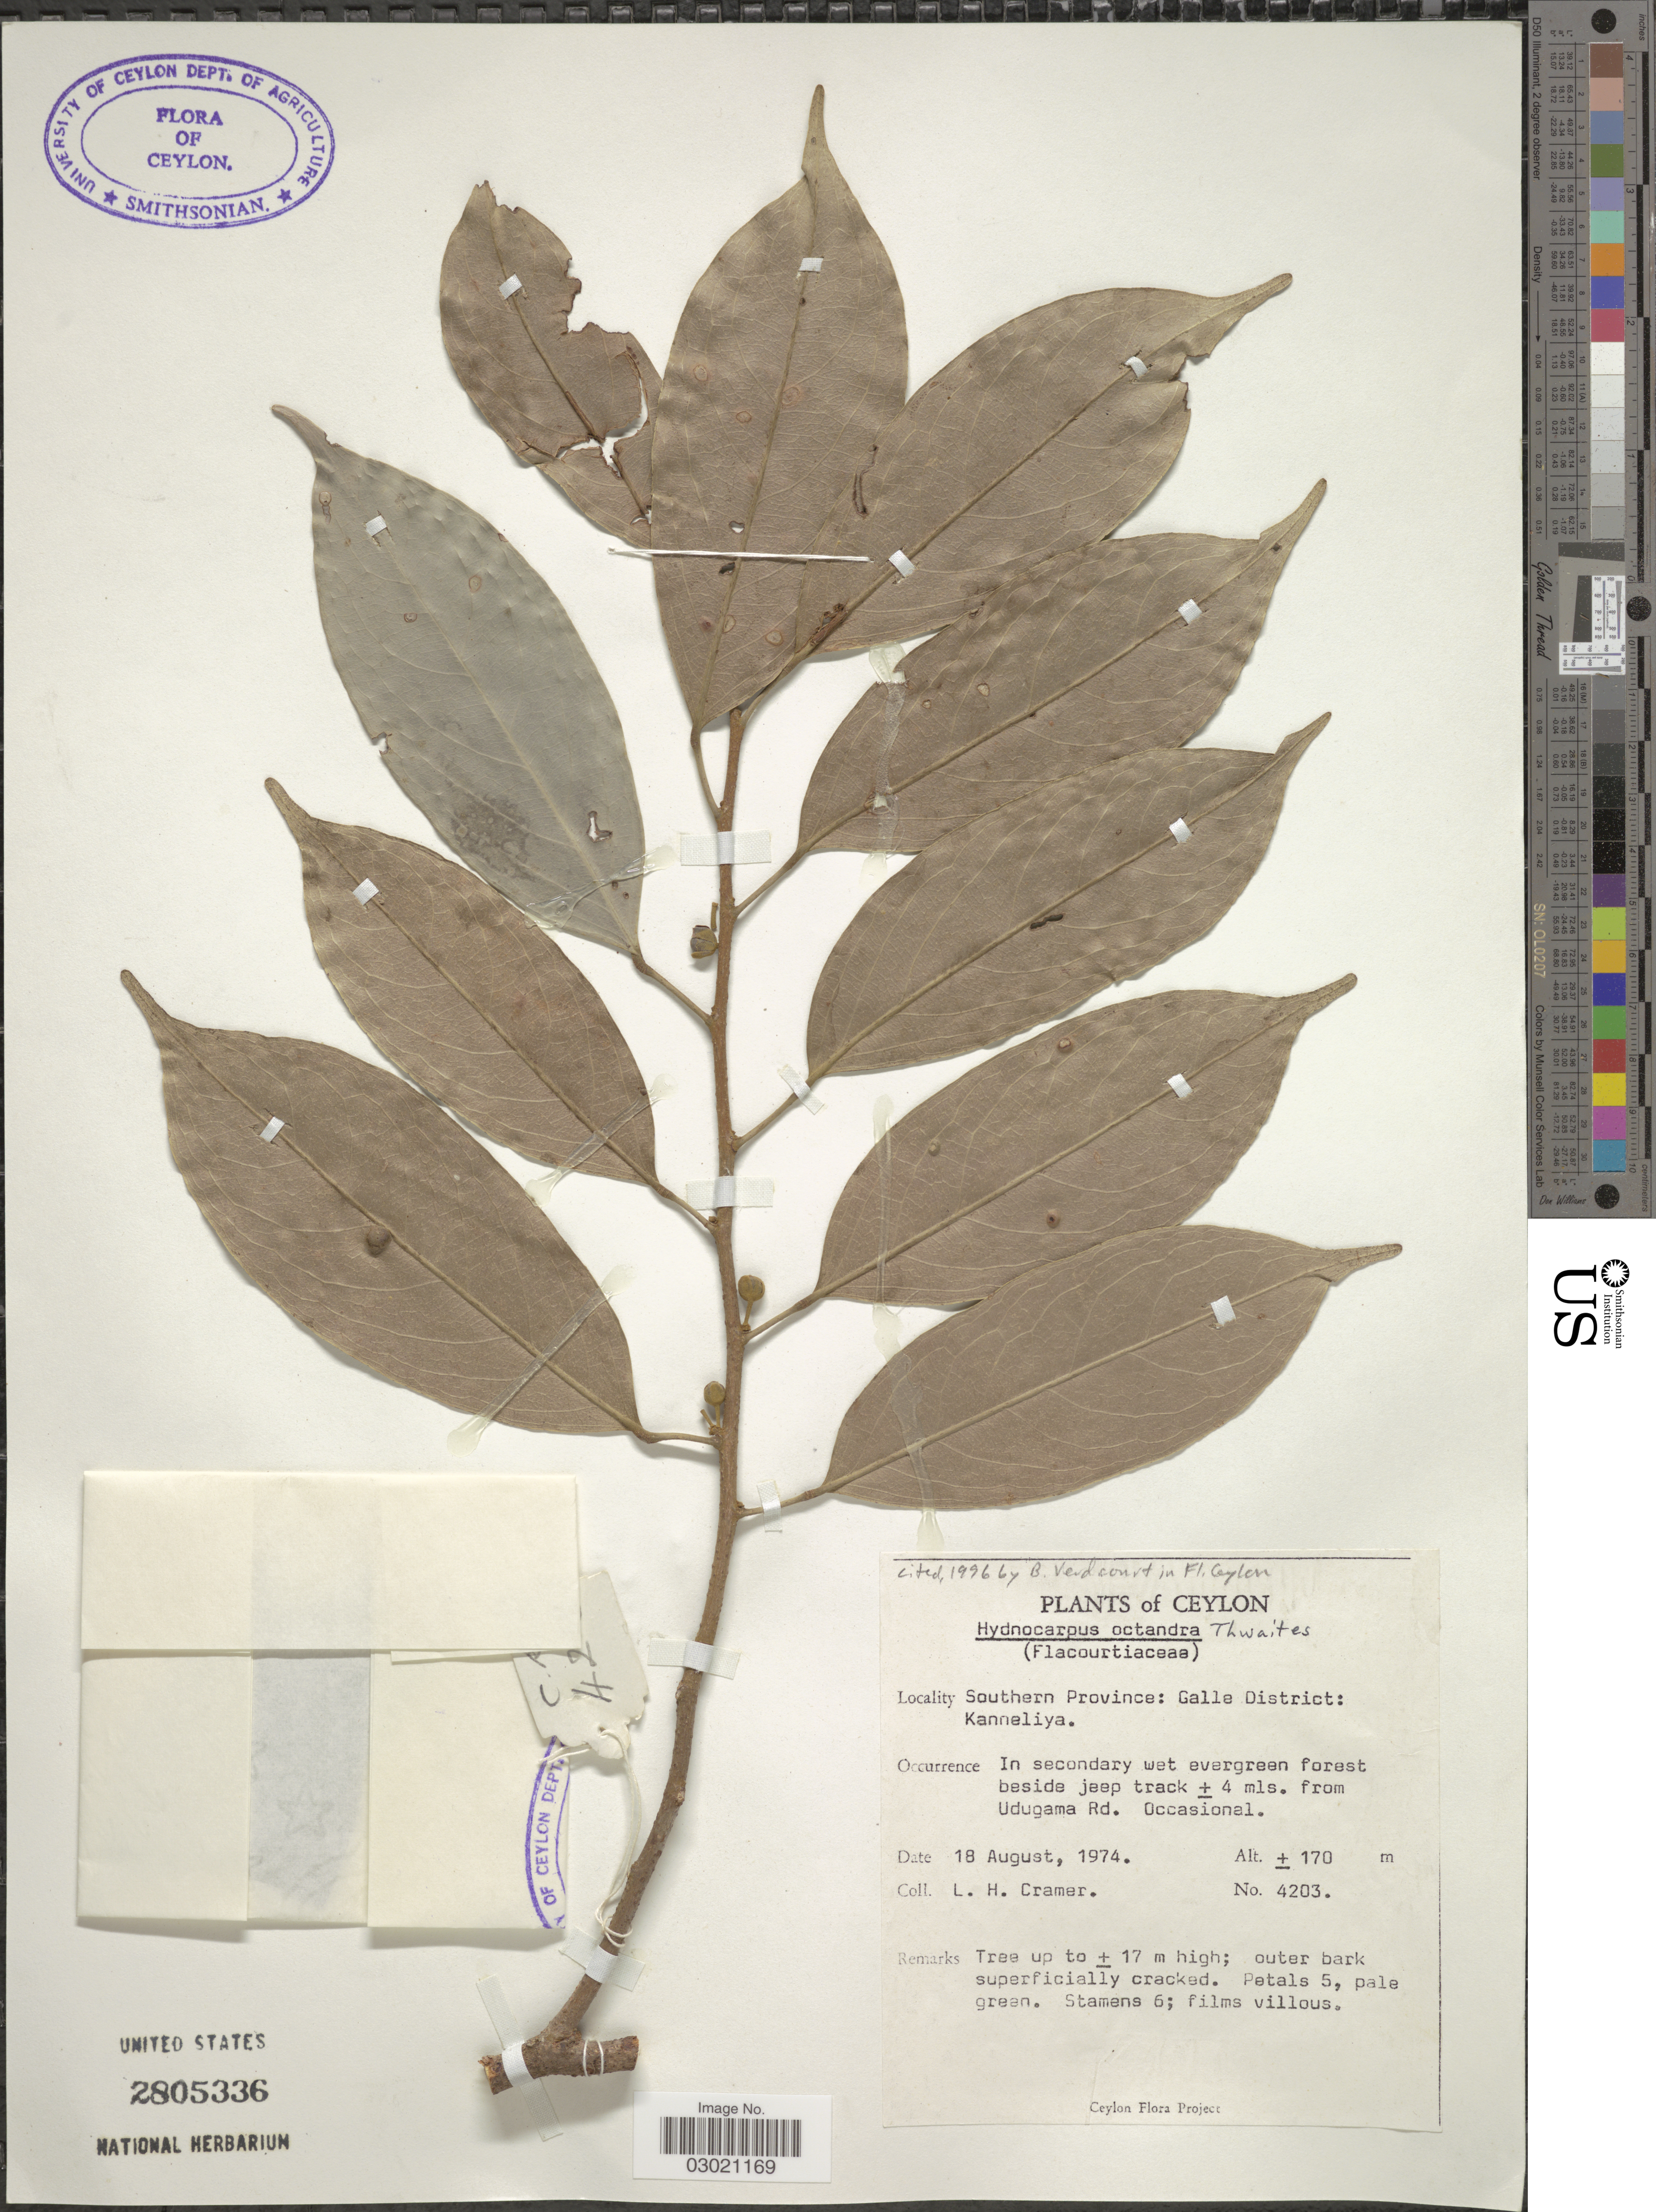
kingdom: Plantae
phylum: Tracheophyta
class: Magnoliopsida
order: Malpighiales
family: Achariaceae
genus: Hydnocarpus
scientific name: Hydnocarpus octandrus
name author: Thwaites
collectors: L. H. Cramer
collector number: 4203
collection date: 1974-08-18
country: Sri Lanka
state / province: Southern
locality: Ceylon, Galle District: Kanneliya, In secondary wet evergreen forest beside jeep track ± 4 mls. from Udugama Rd.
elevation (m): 170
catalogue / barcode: US 2805336